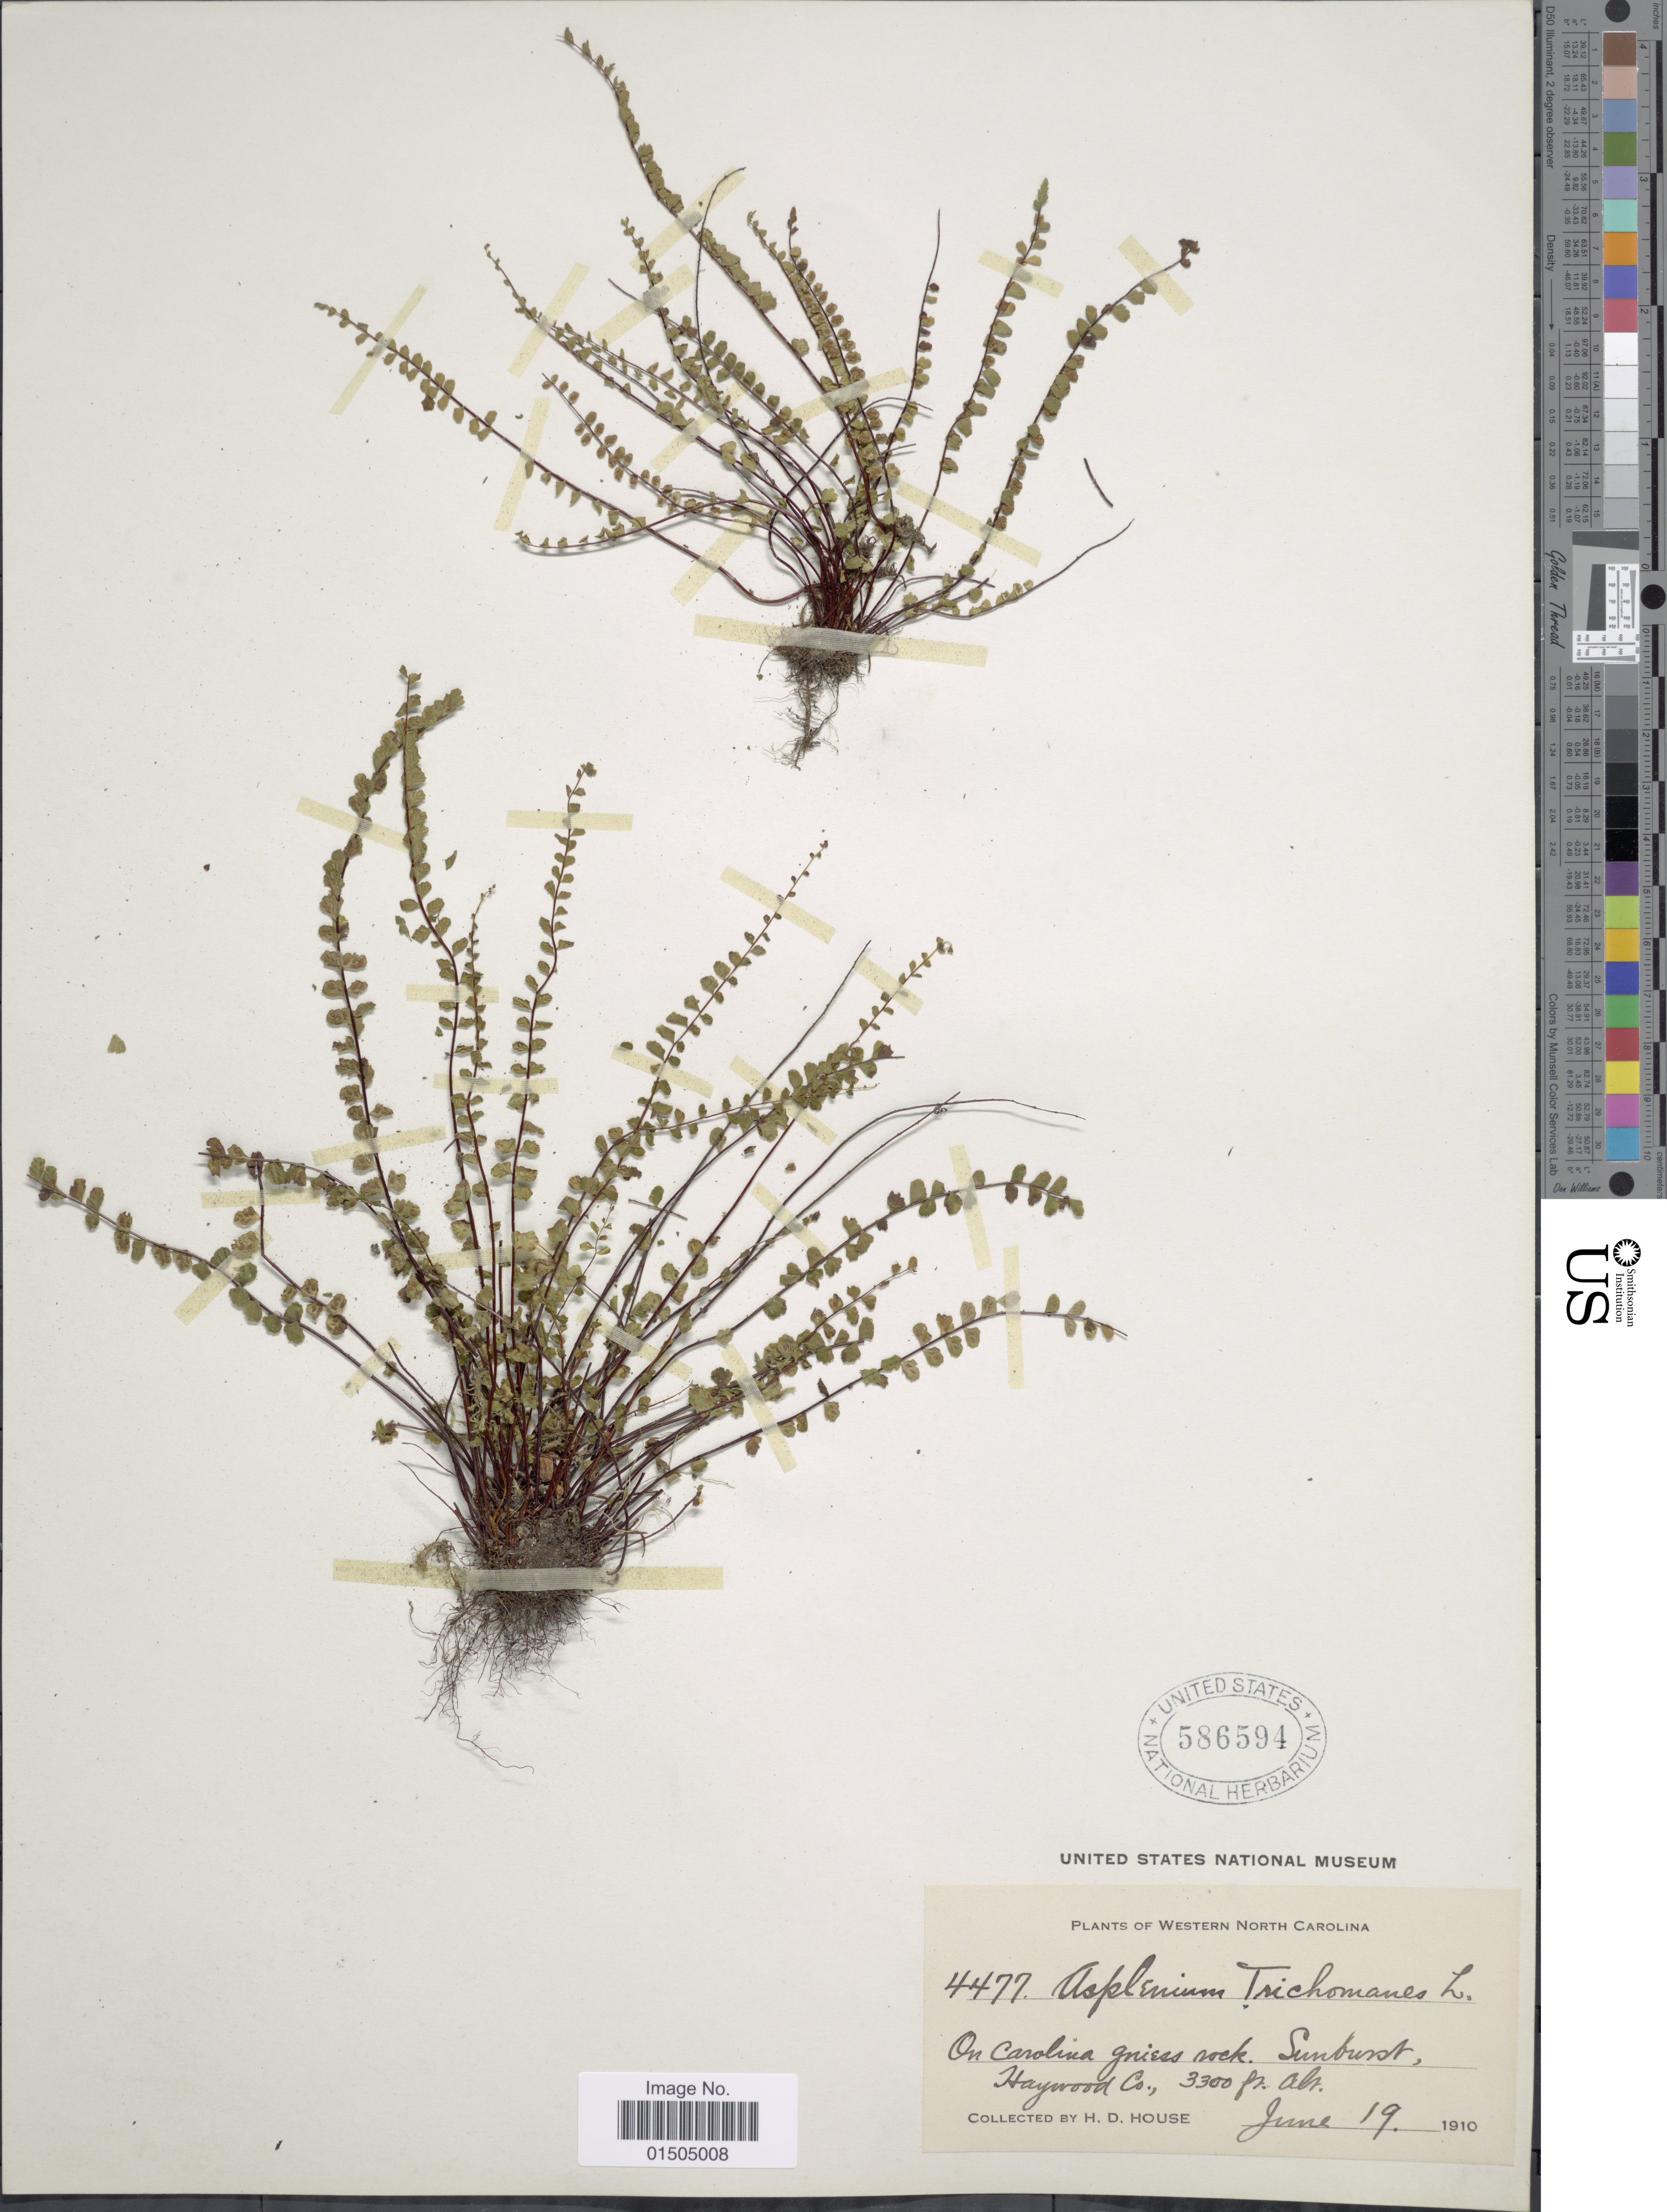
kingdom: Plantae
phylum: Tracheophyta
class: Polypodiopsida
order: Polypodiales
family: Aspleniaceae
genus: Asplenium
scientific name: Asplenium trichomanes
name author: L.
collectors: H. D. House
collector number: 4477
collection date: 1910-06-19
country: United States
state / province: North Carolina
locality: Western North Caroline. On Carolina gniess rock. Sunbusst, Haywood Co.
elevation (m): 1006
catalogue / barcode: US 586594